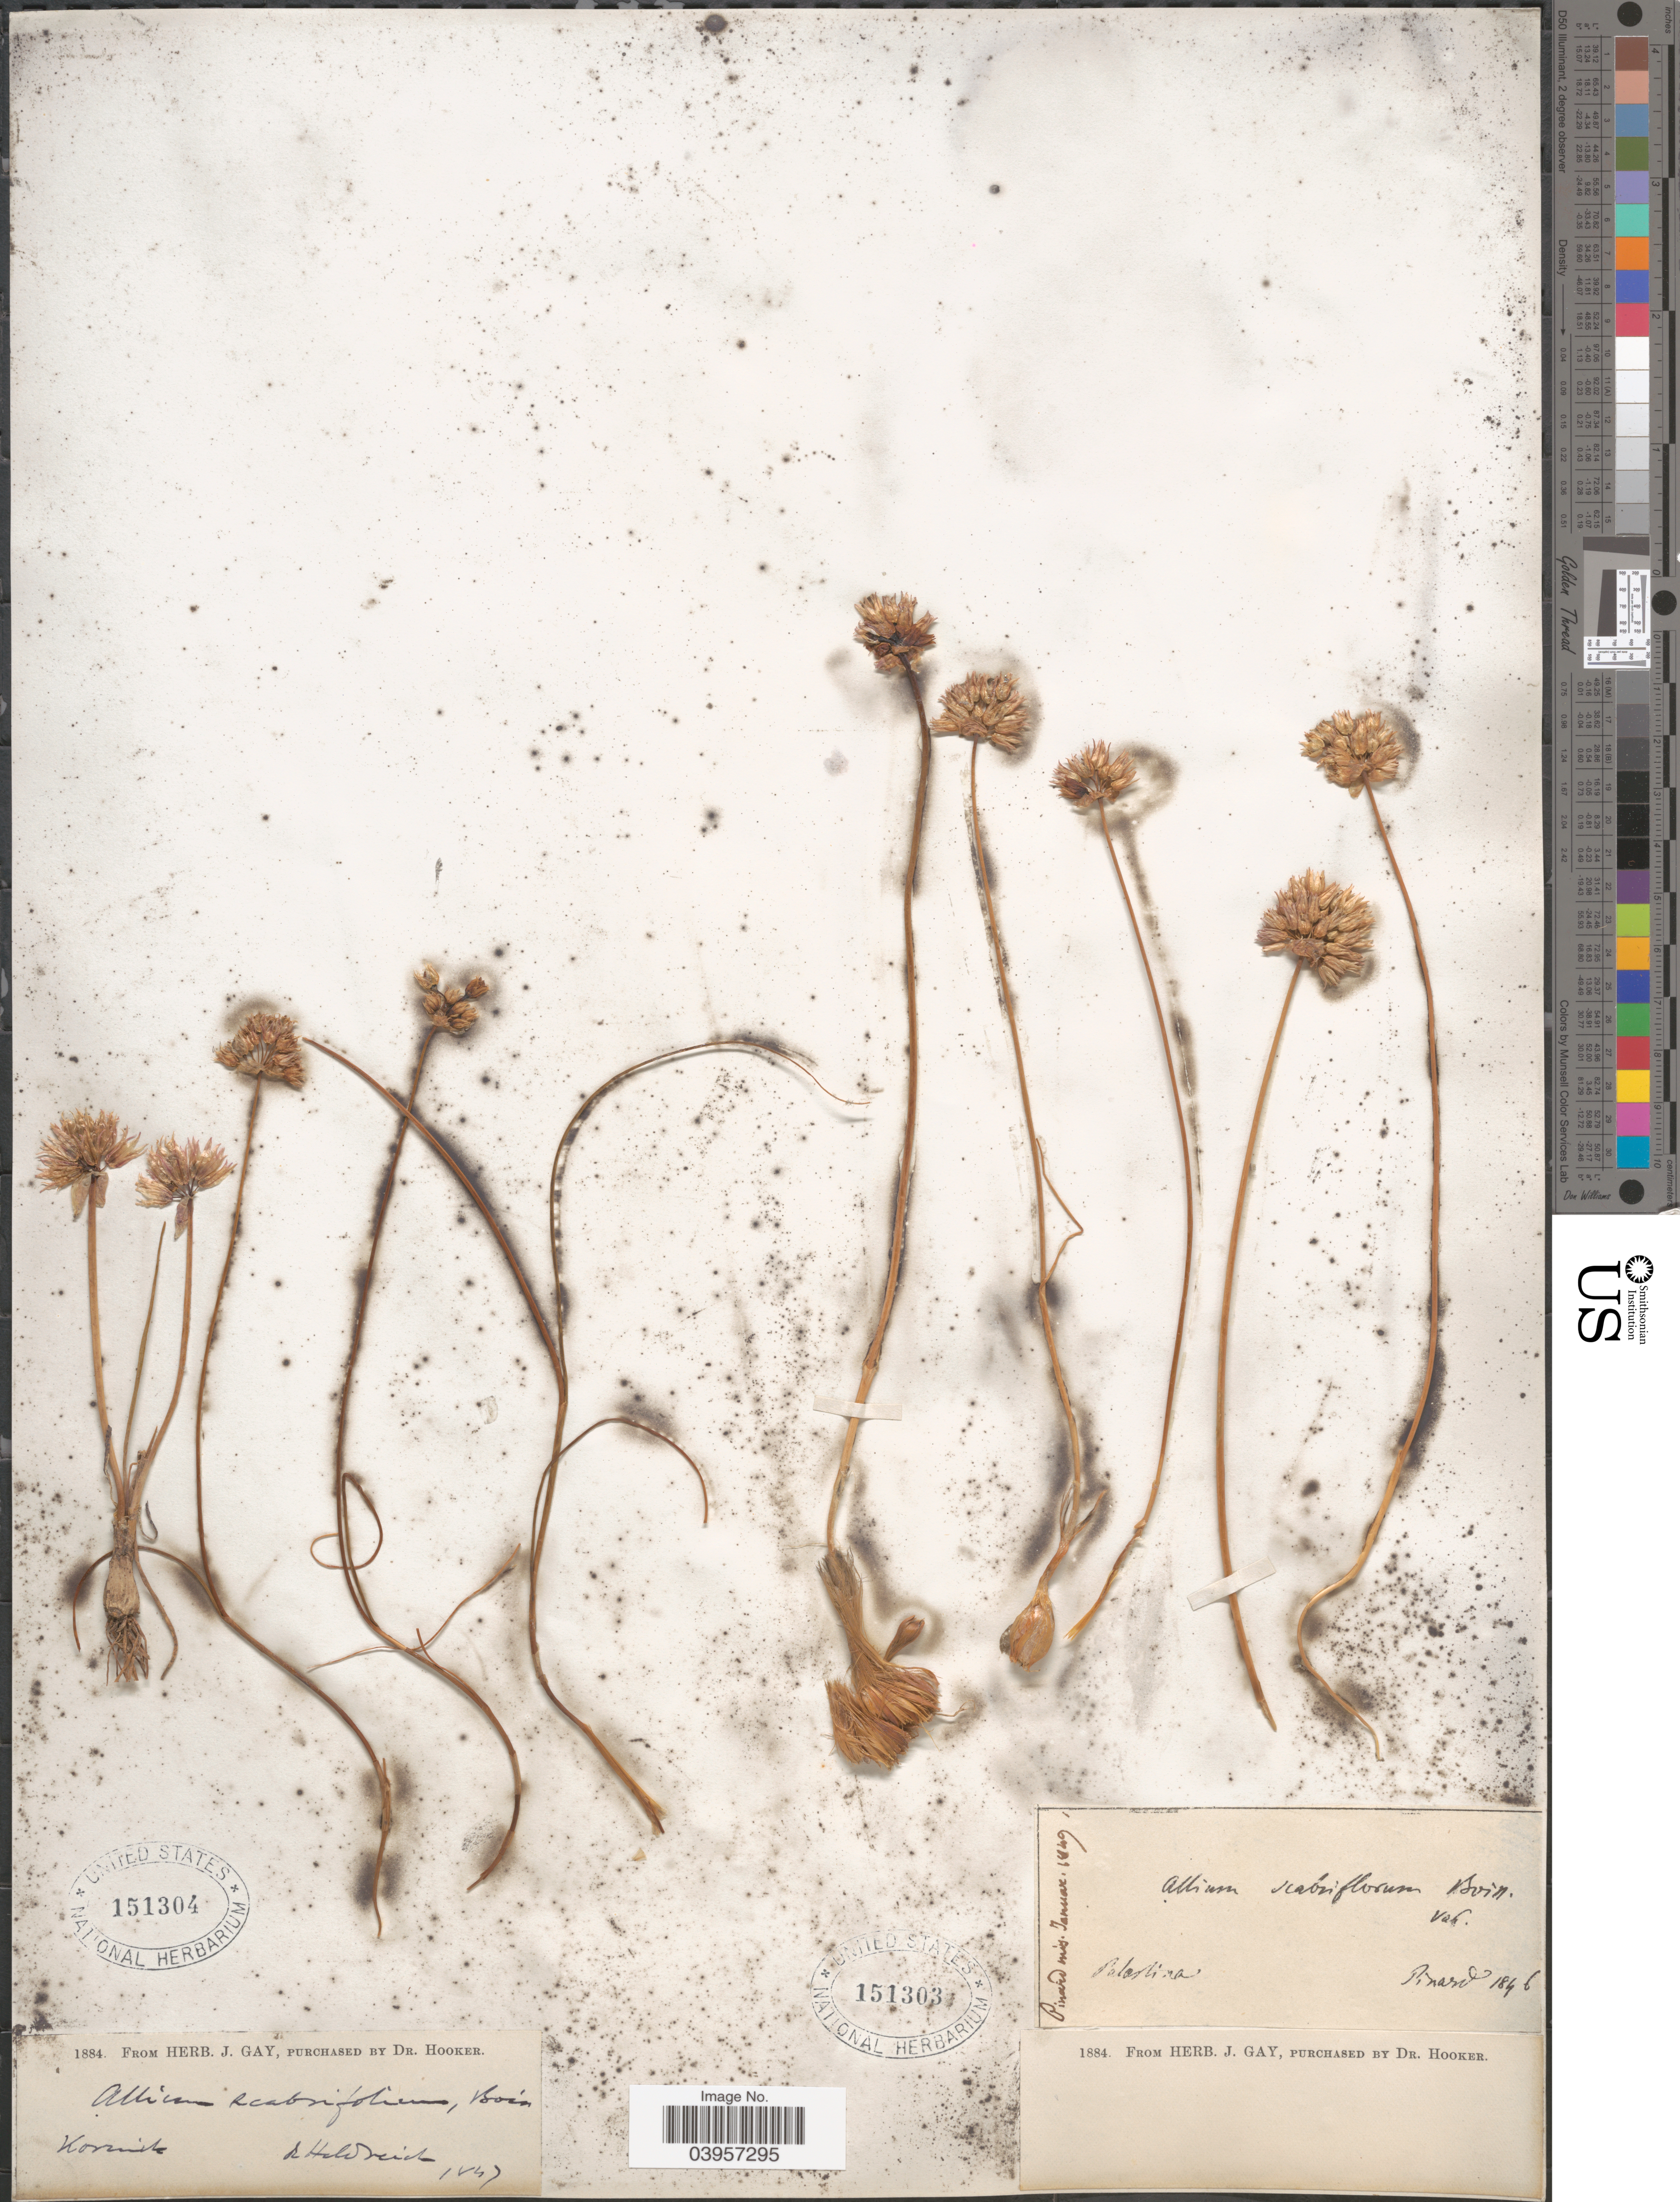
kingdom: Plantae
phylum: Tracheophyta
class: Liliopsida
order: Asparagales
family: Amaryllidaceae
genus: Allium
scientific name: Allium scabriflorum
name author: Boiss.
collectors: -. De Heldreich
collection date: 1847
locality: Kormick. [interpreted]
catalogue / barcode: US 151304-2